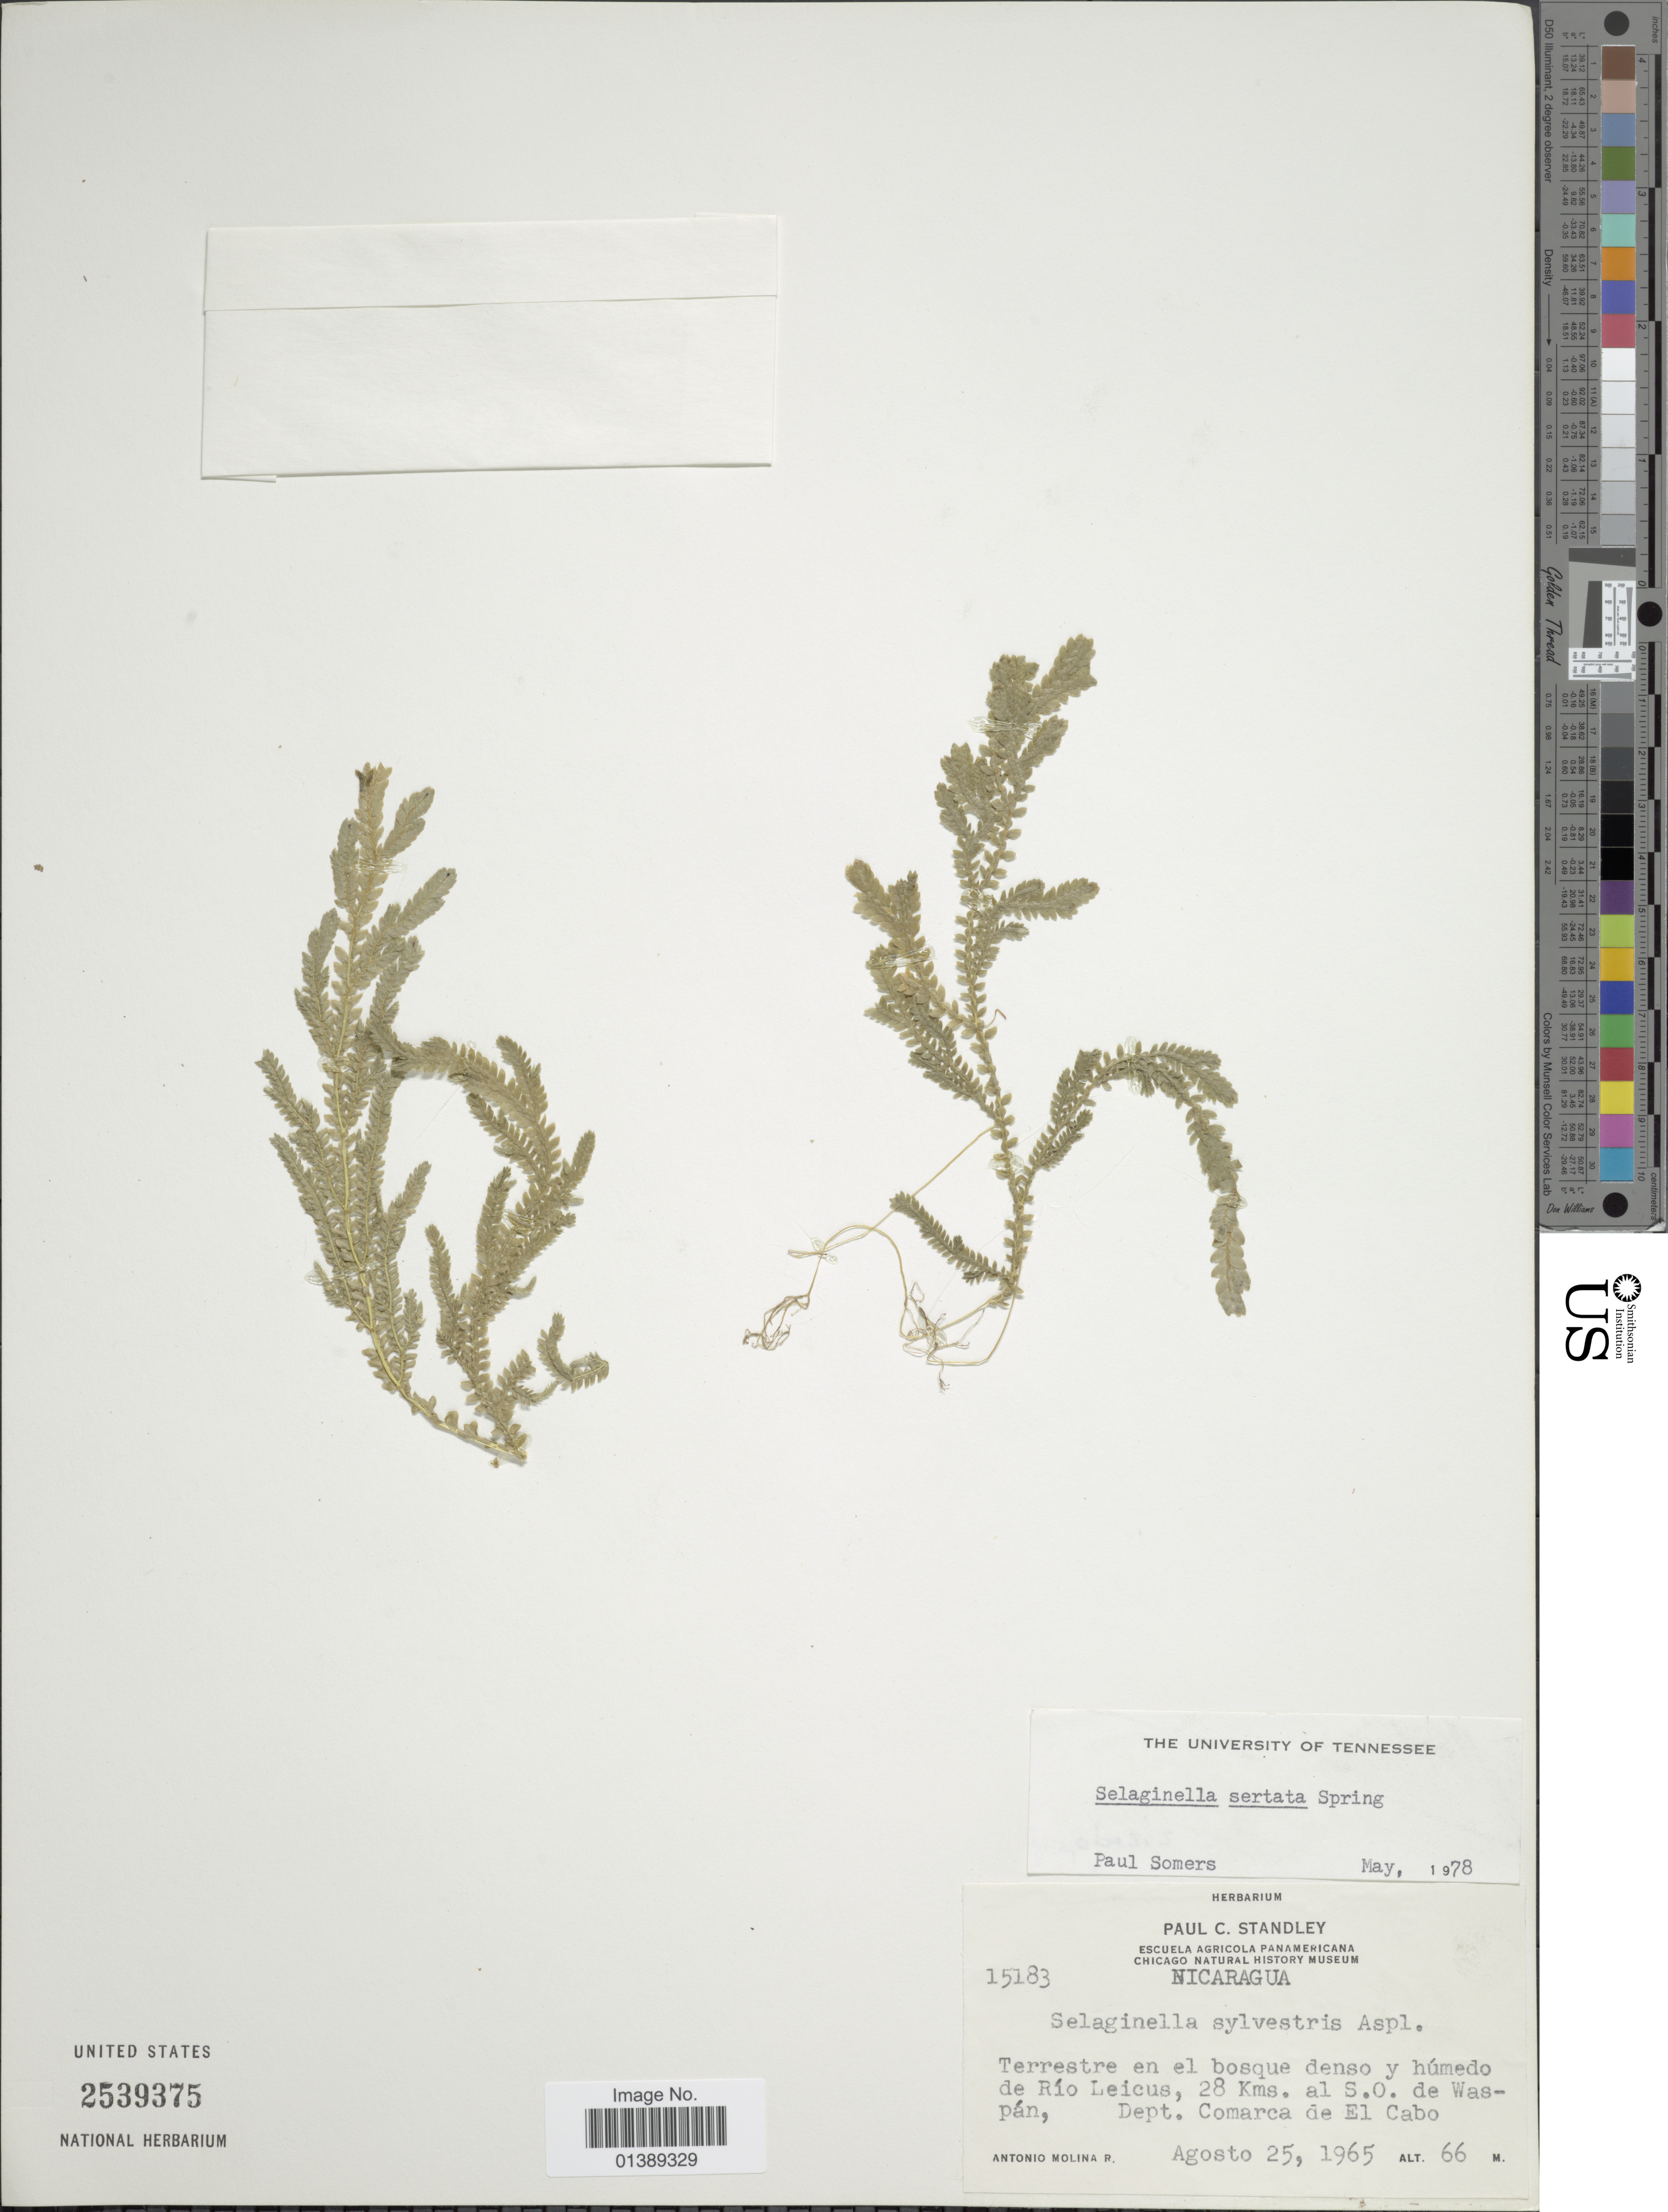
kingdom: Plantae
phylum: Tracheophyta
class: Lycopodiopsida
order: Selaginellales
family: Selaginellaceae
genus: Selaginella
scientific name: Selaginella sertata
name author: Spring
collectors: A. Molina R.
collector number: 15183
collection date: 1965-08-25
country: Nicaragua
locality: Terrestre en el bosque denso y húmedo de Río Leicus, 28 Kms al S.O. de Waspán, Dept Comarca de El Cabo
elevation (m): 66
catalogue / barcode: US 2539375